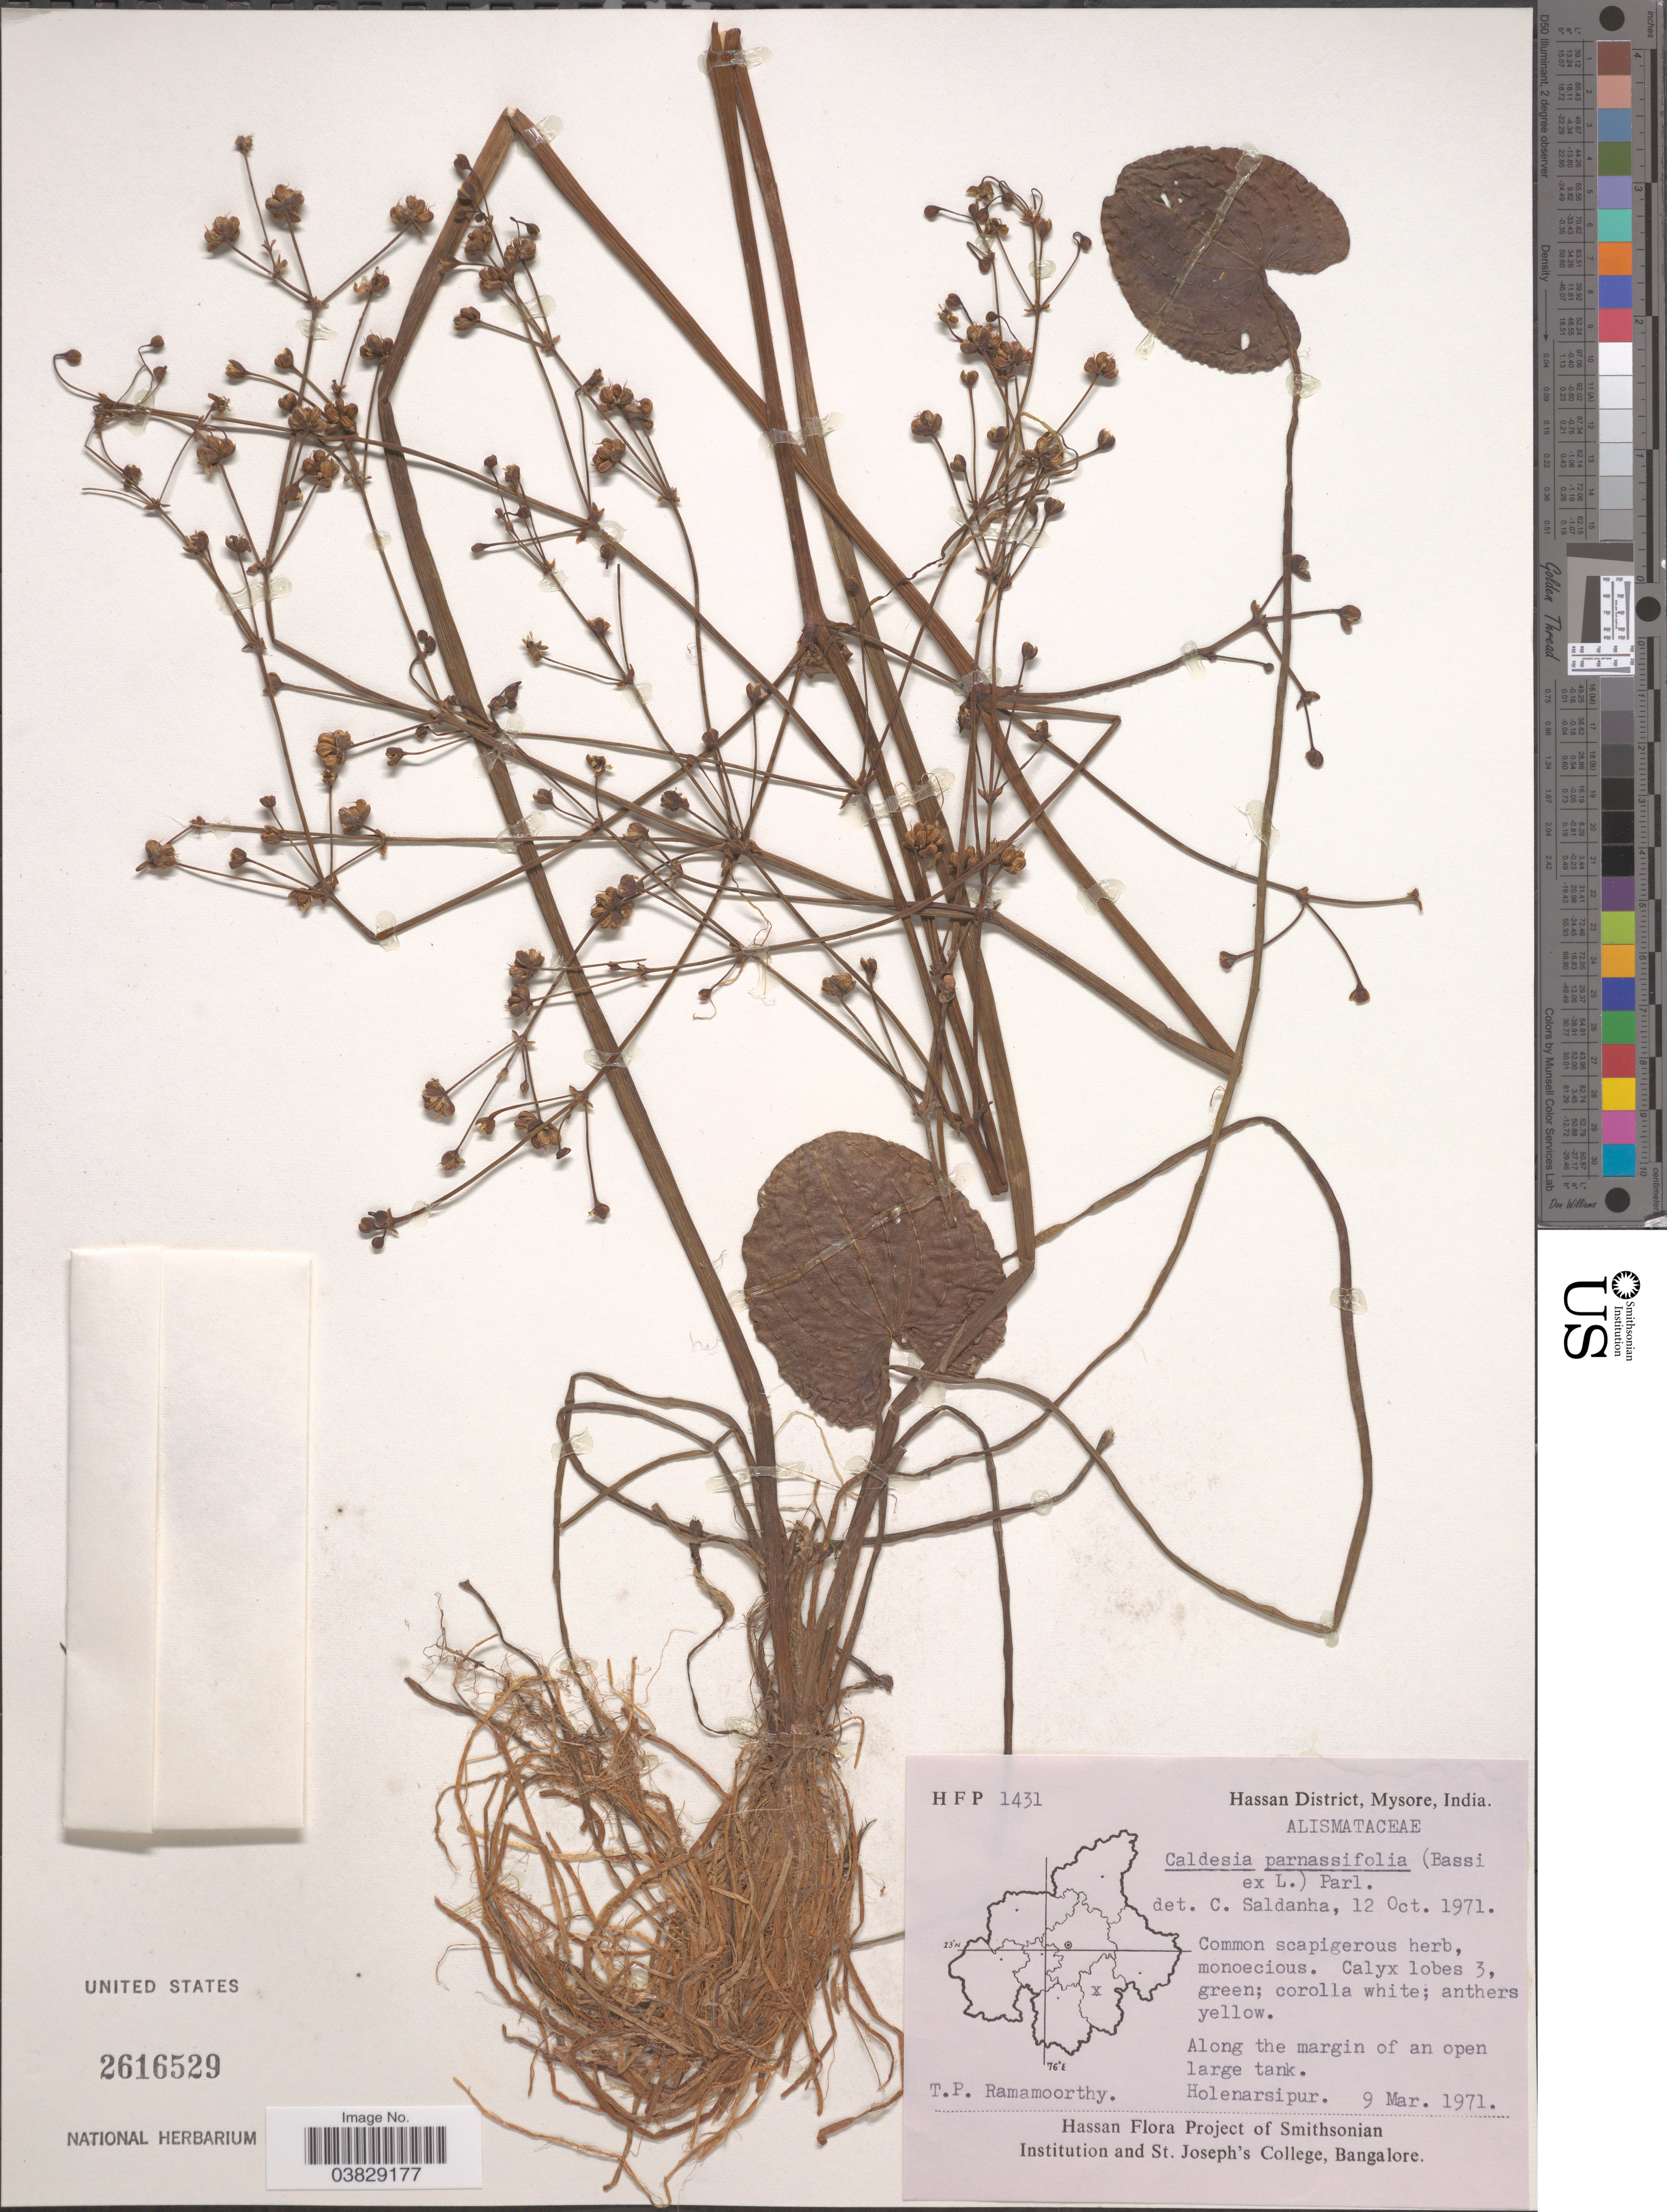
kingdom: Plantae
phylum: Tracheophyta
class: Liliopsida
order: Alismatales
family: Alismataceae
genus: Caldesia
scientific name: Caldesia parnassifolia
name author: (L.) Parl.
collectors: T. P. Ramamoorthy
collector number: HFP 1431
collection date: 1971-03-09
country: India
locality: Hassan District, Mysore. Along the margin of an open large tank. Holenarsipur.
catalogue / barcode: US 2616529